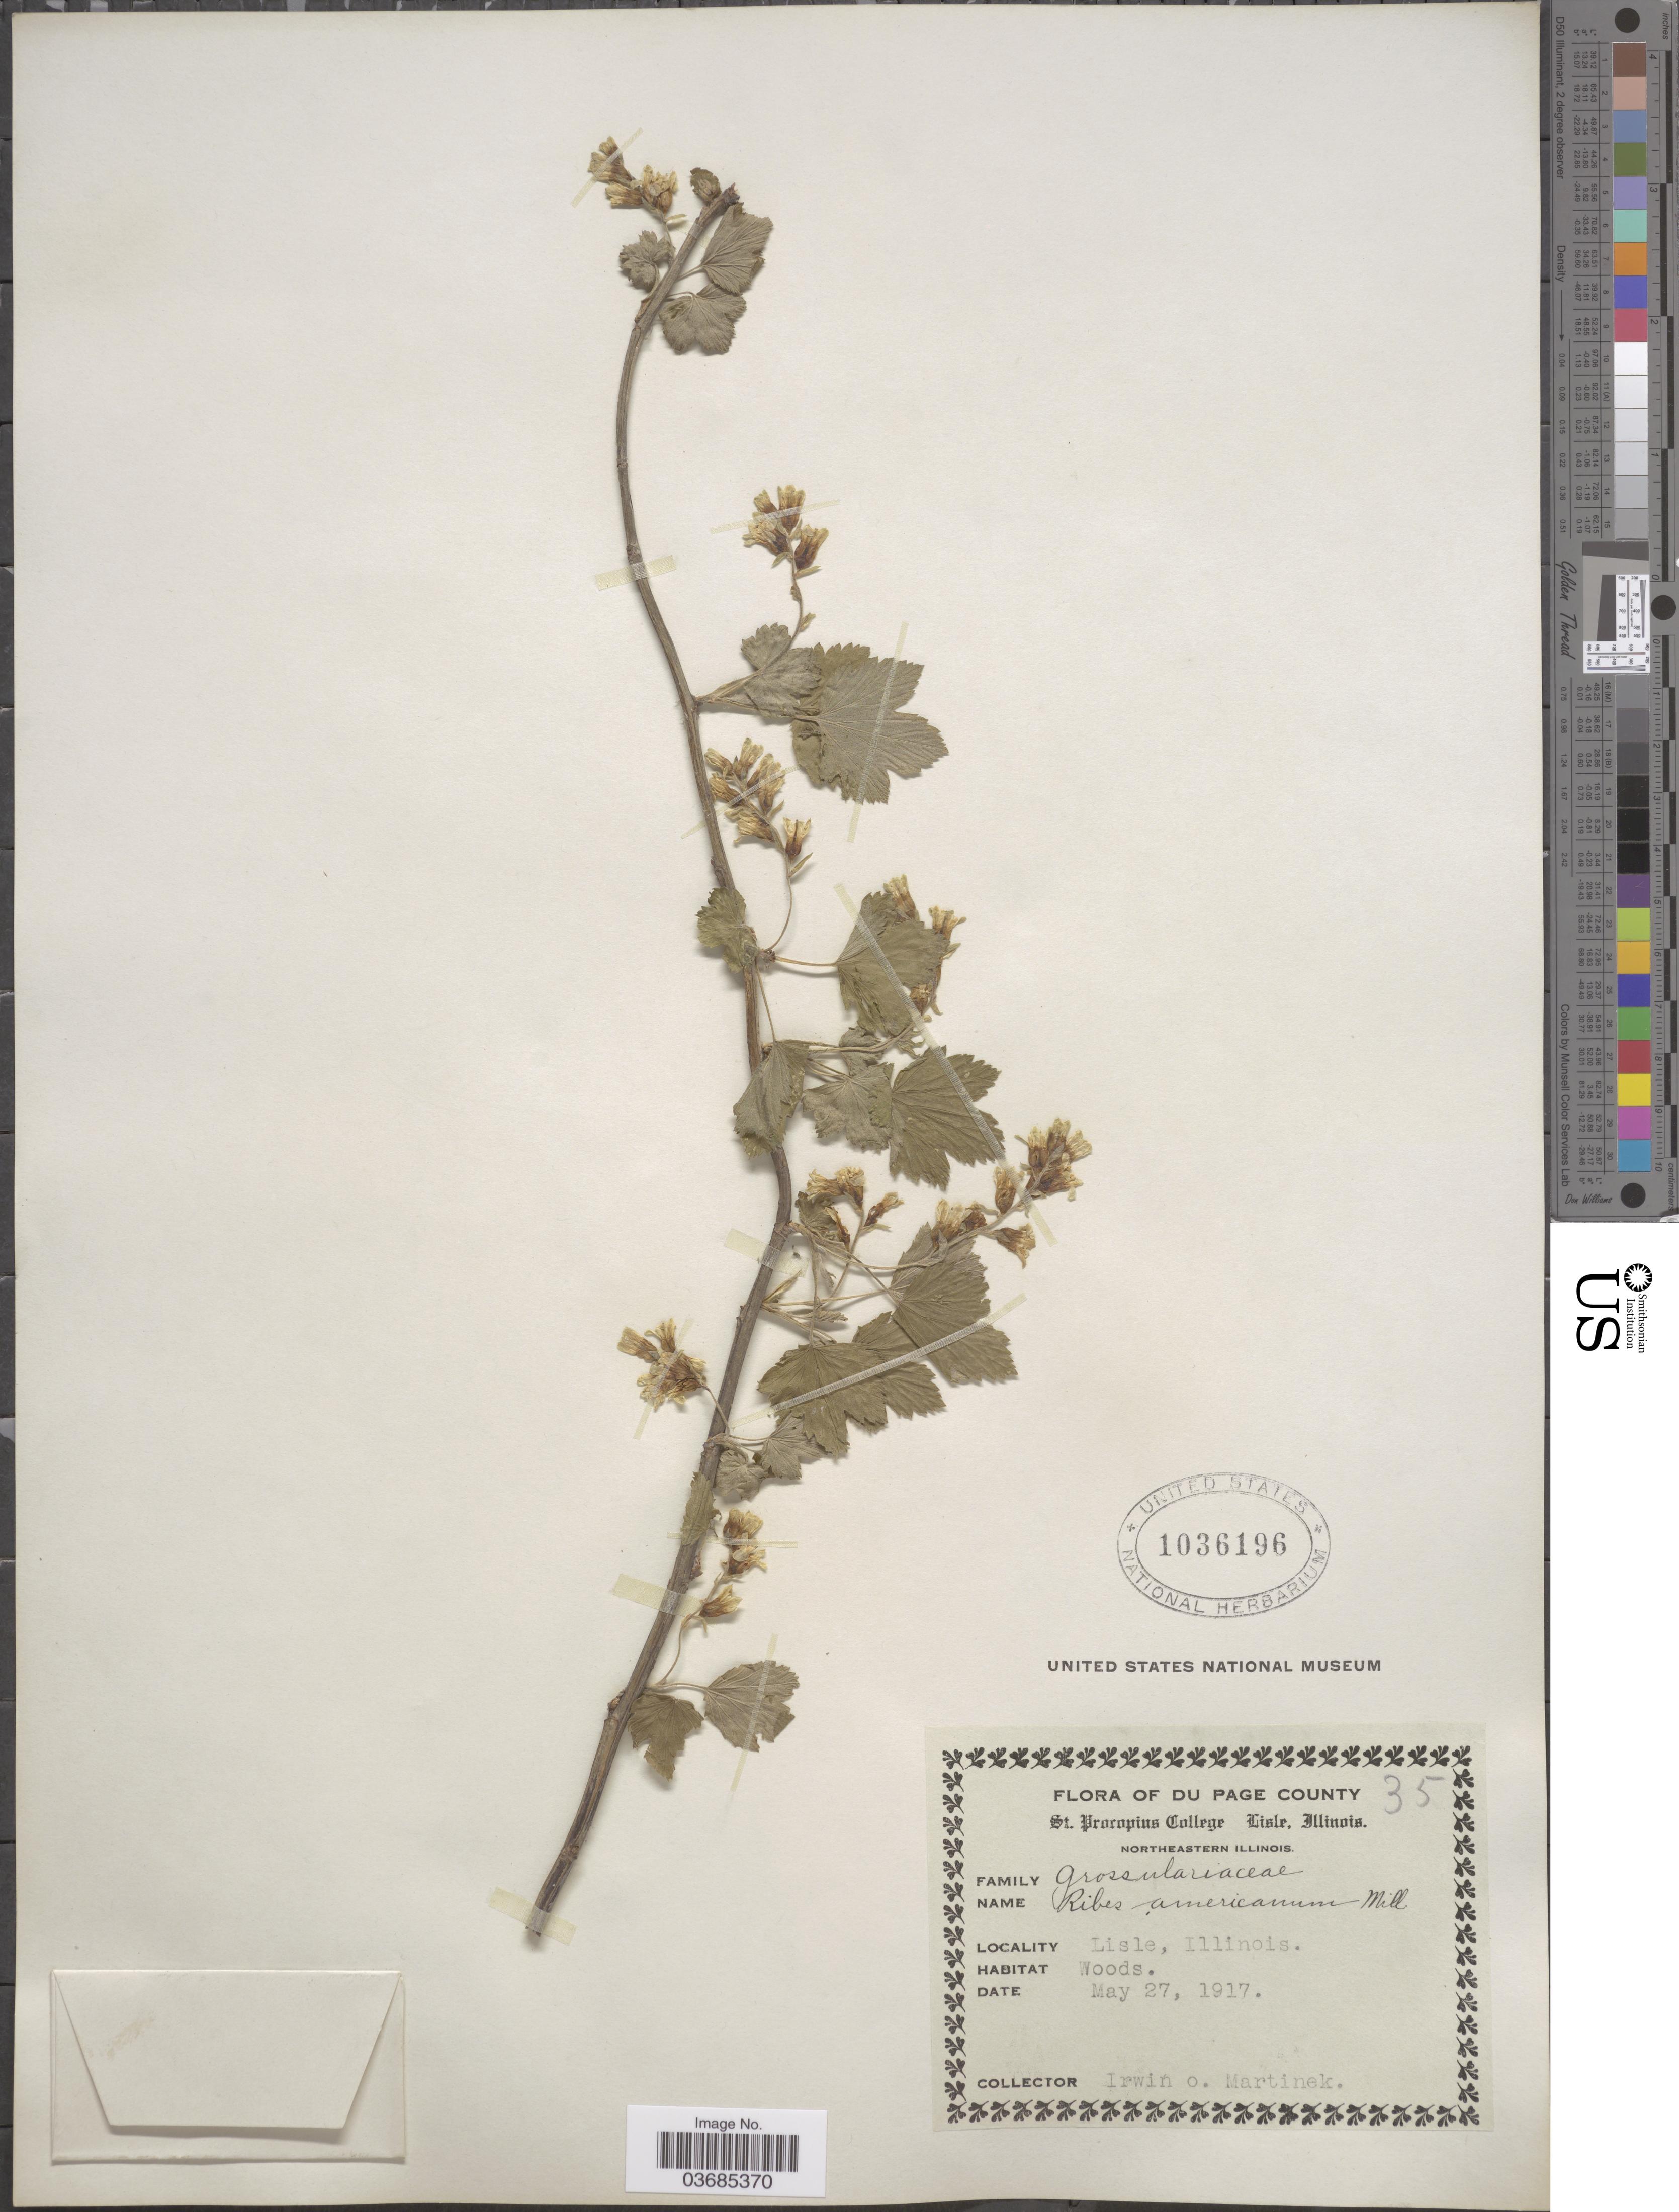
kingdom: Plantae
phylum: Tracheophyta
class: Magnoliopsida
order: Saxifragales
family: Grossulariaceae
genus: Ribes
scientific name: Ribes americanum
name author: Mill.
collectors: I. Martinek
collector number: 35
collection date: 1917-05-27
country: United States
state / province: Illinois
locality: Du Page County. Lisle.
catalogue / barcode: US 1036196